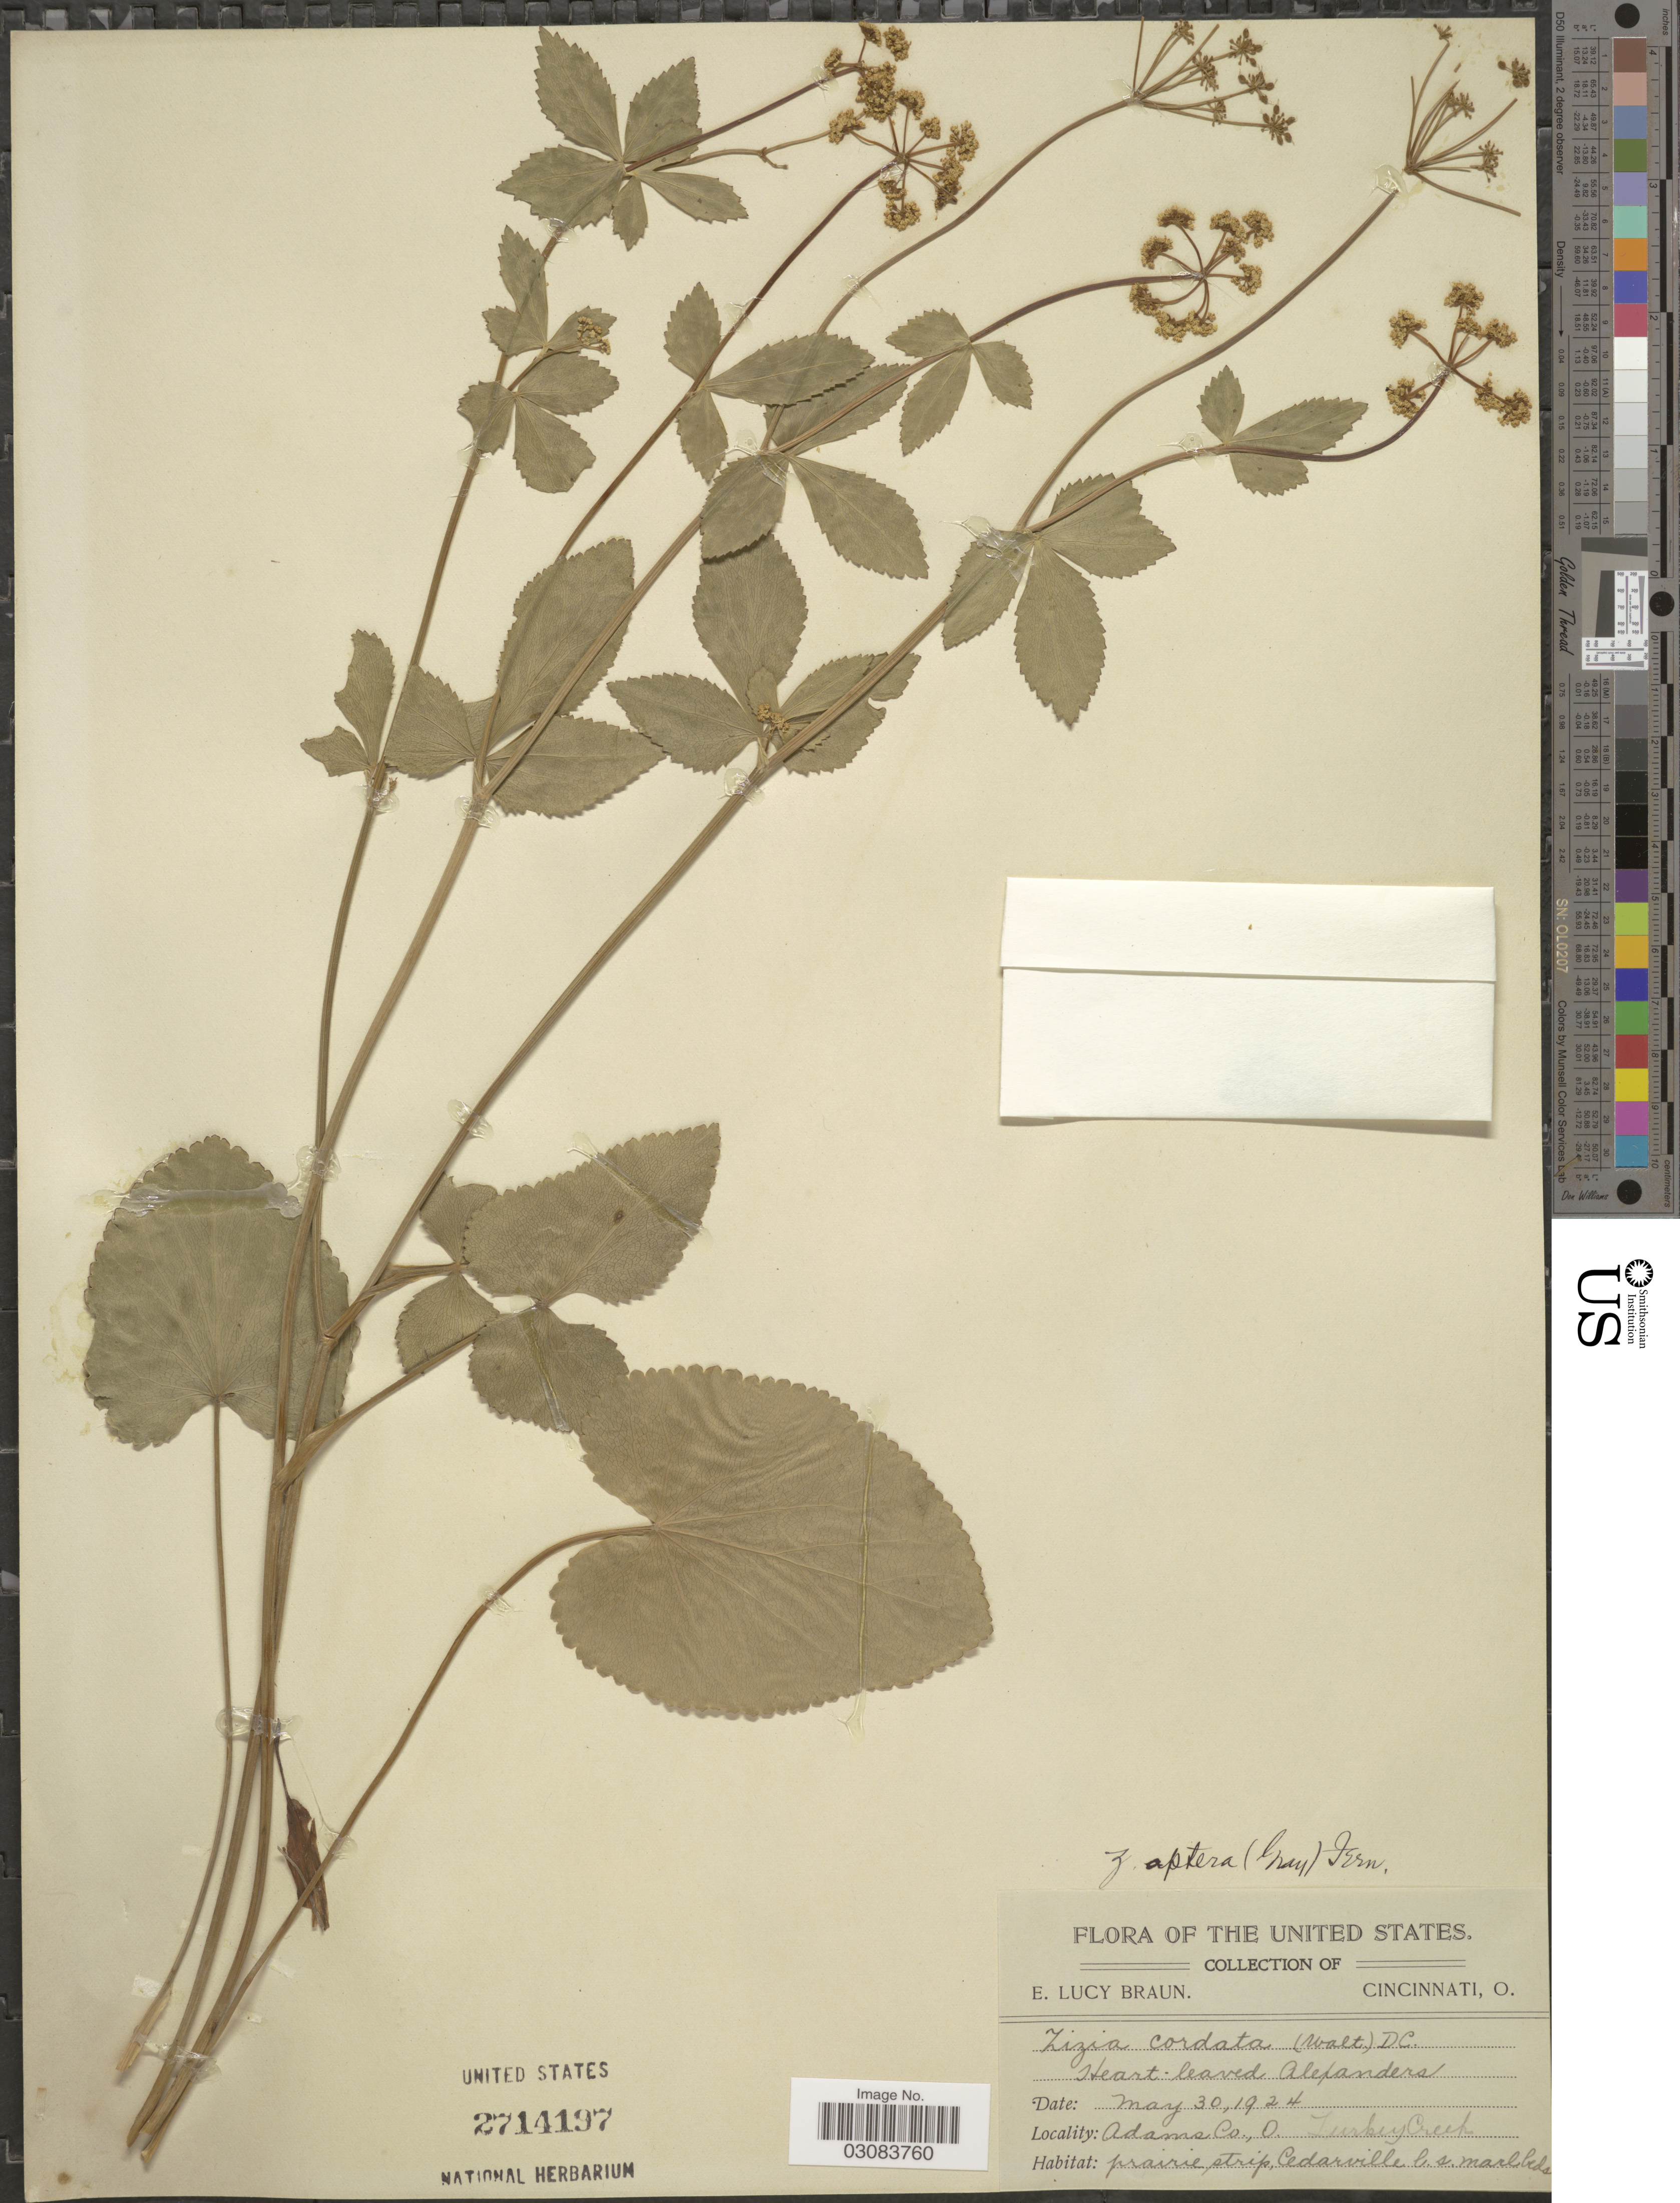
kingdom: Plantae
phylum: Tracheophyta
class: Magnoliopsida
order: Apiales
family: Apiaceae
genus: Zizia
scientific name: Zizia aptera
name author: (A. Gray) Fernald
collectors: E. L. Braun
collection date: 1924-05-30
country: United States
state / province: Ohio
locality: Adams Co, Turkey Creek.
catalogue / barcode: US 2714197